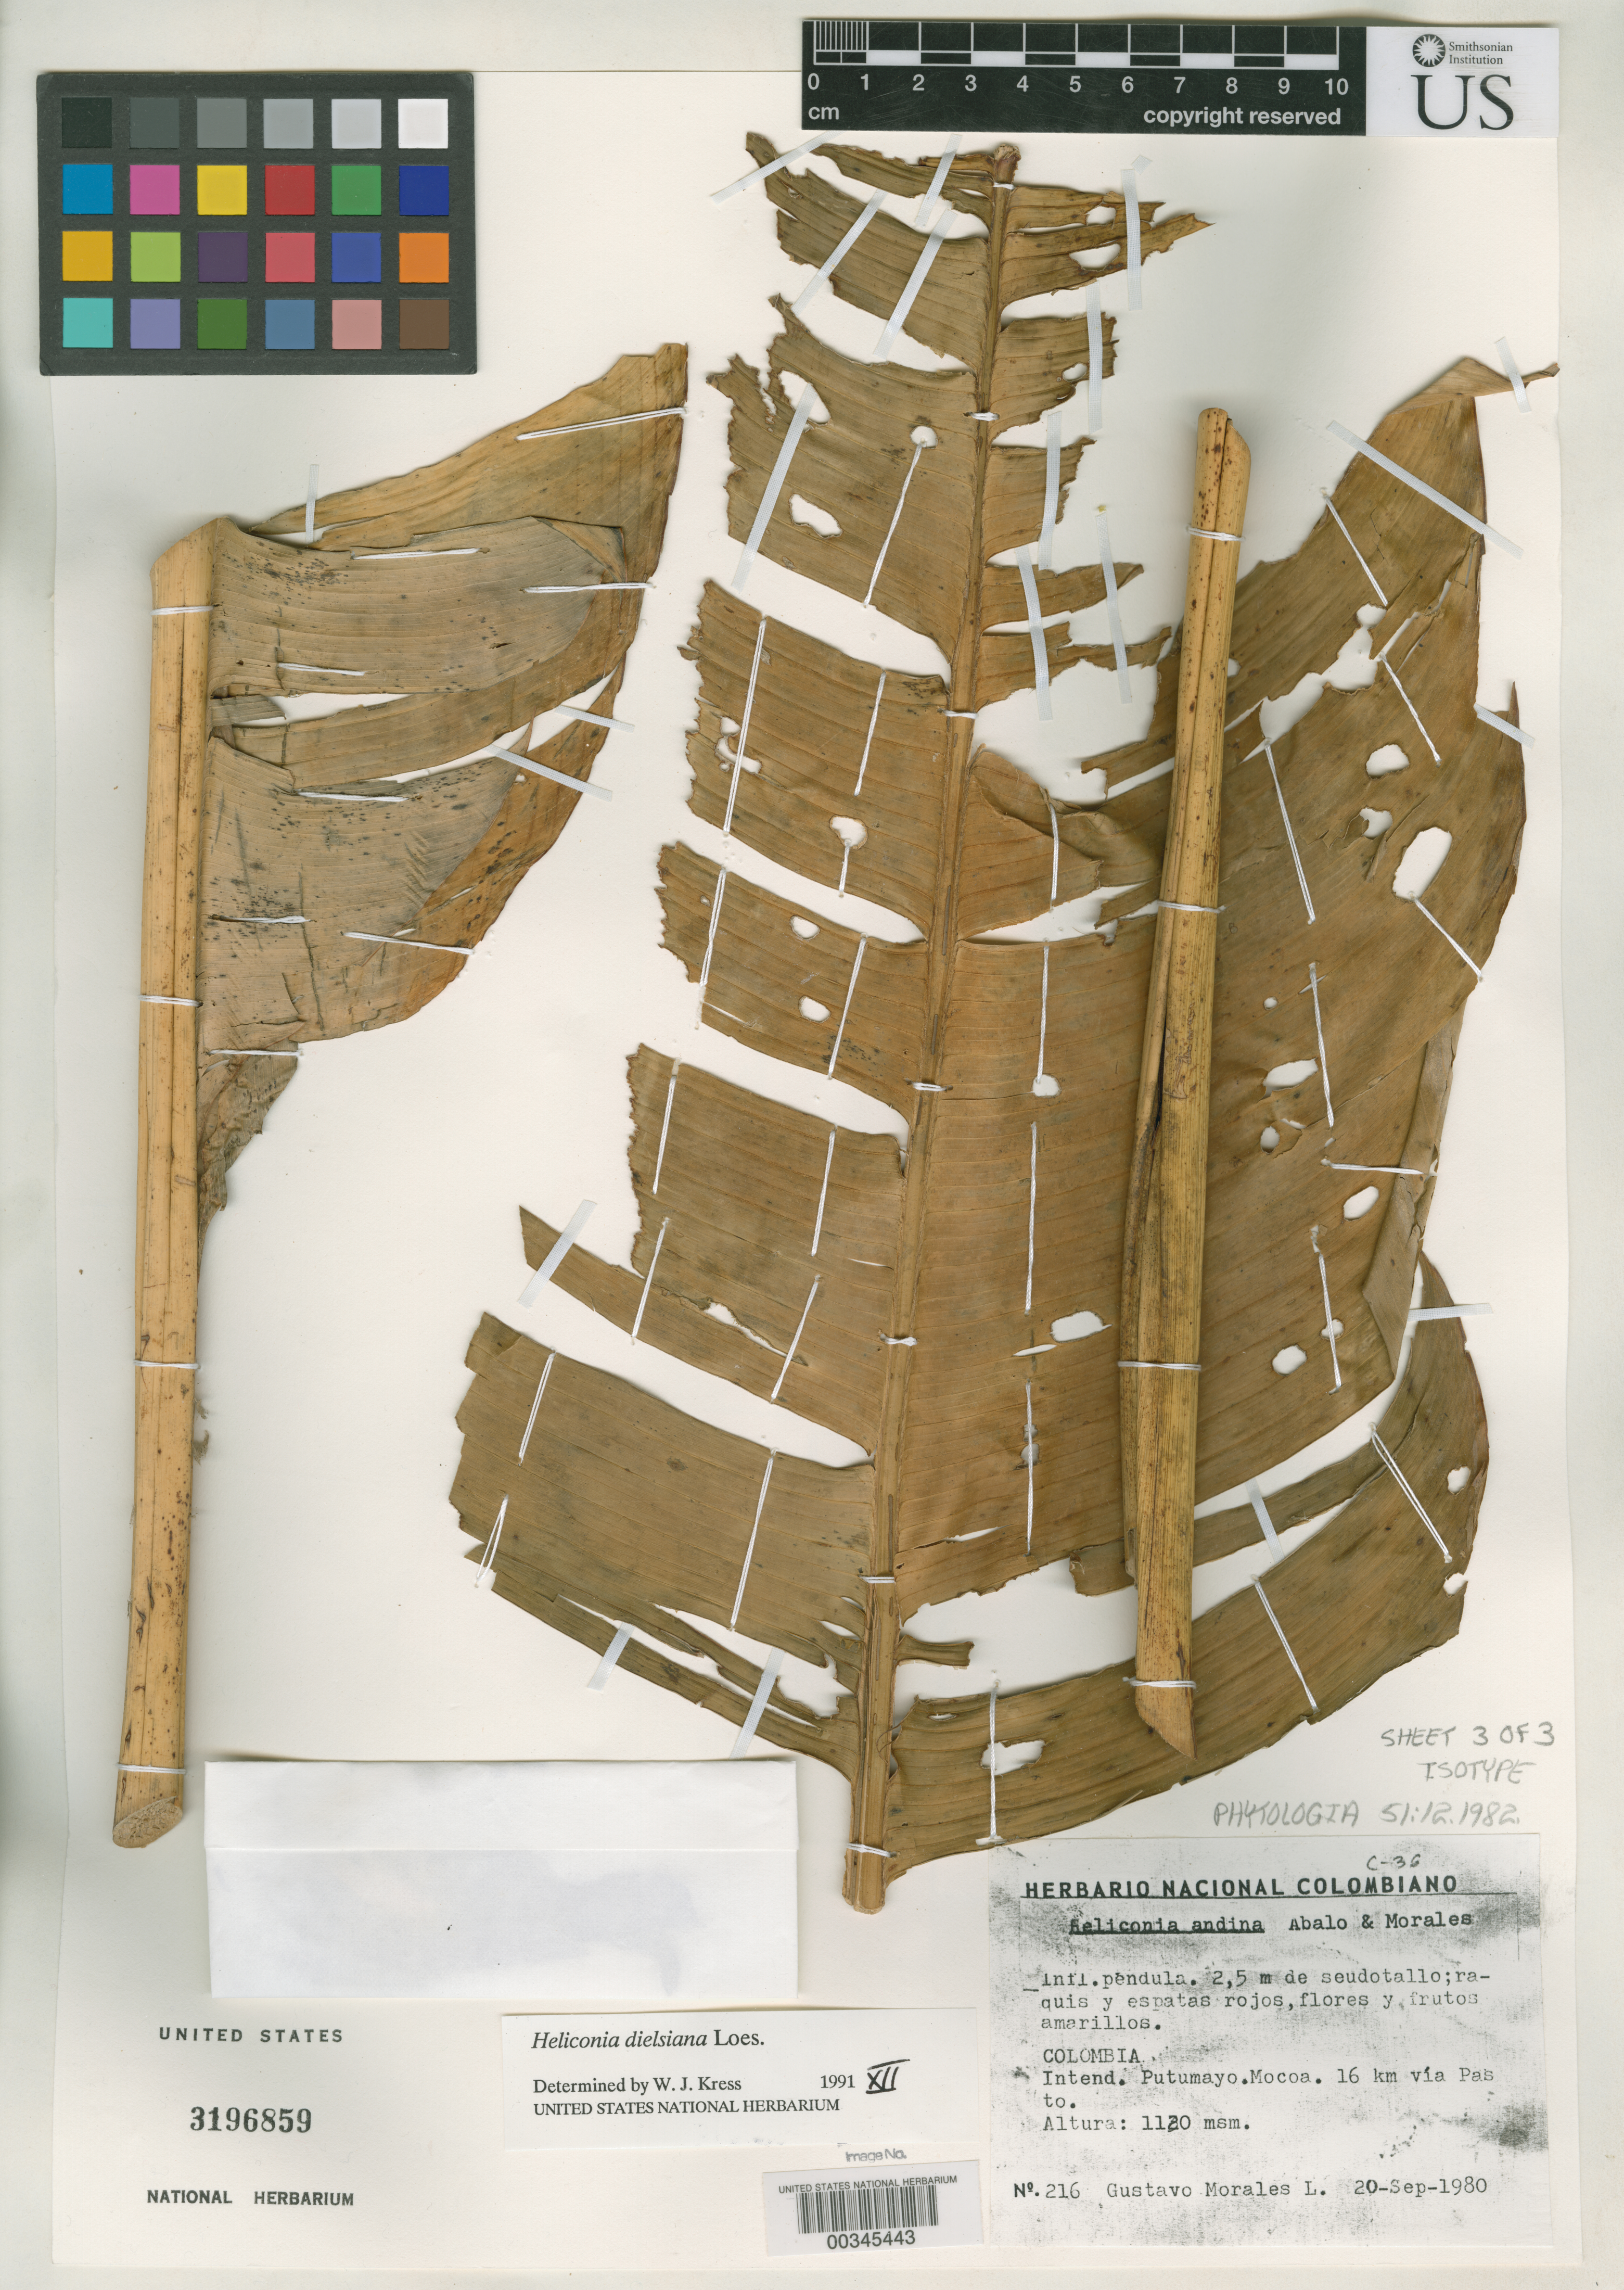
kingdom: Plantae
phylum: Tracheophyta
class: Liliopsida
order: Zingiberales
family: Heliconiaceae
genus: Heliconia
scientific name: Heliconia andina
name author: Abalo & G. Morales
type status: Isotype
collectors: G. Morales L.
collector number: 216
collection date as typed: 20 Sep 1980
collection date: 1980-09-20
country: Colombia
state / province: Putumayo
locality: Mocoa, 16 km via Pasto.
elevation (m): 1120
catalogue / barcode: US 3196859